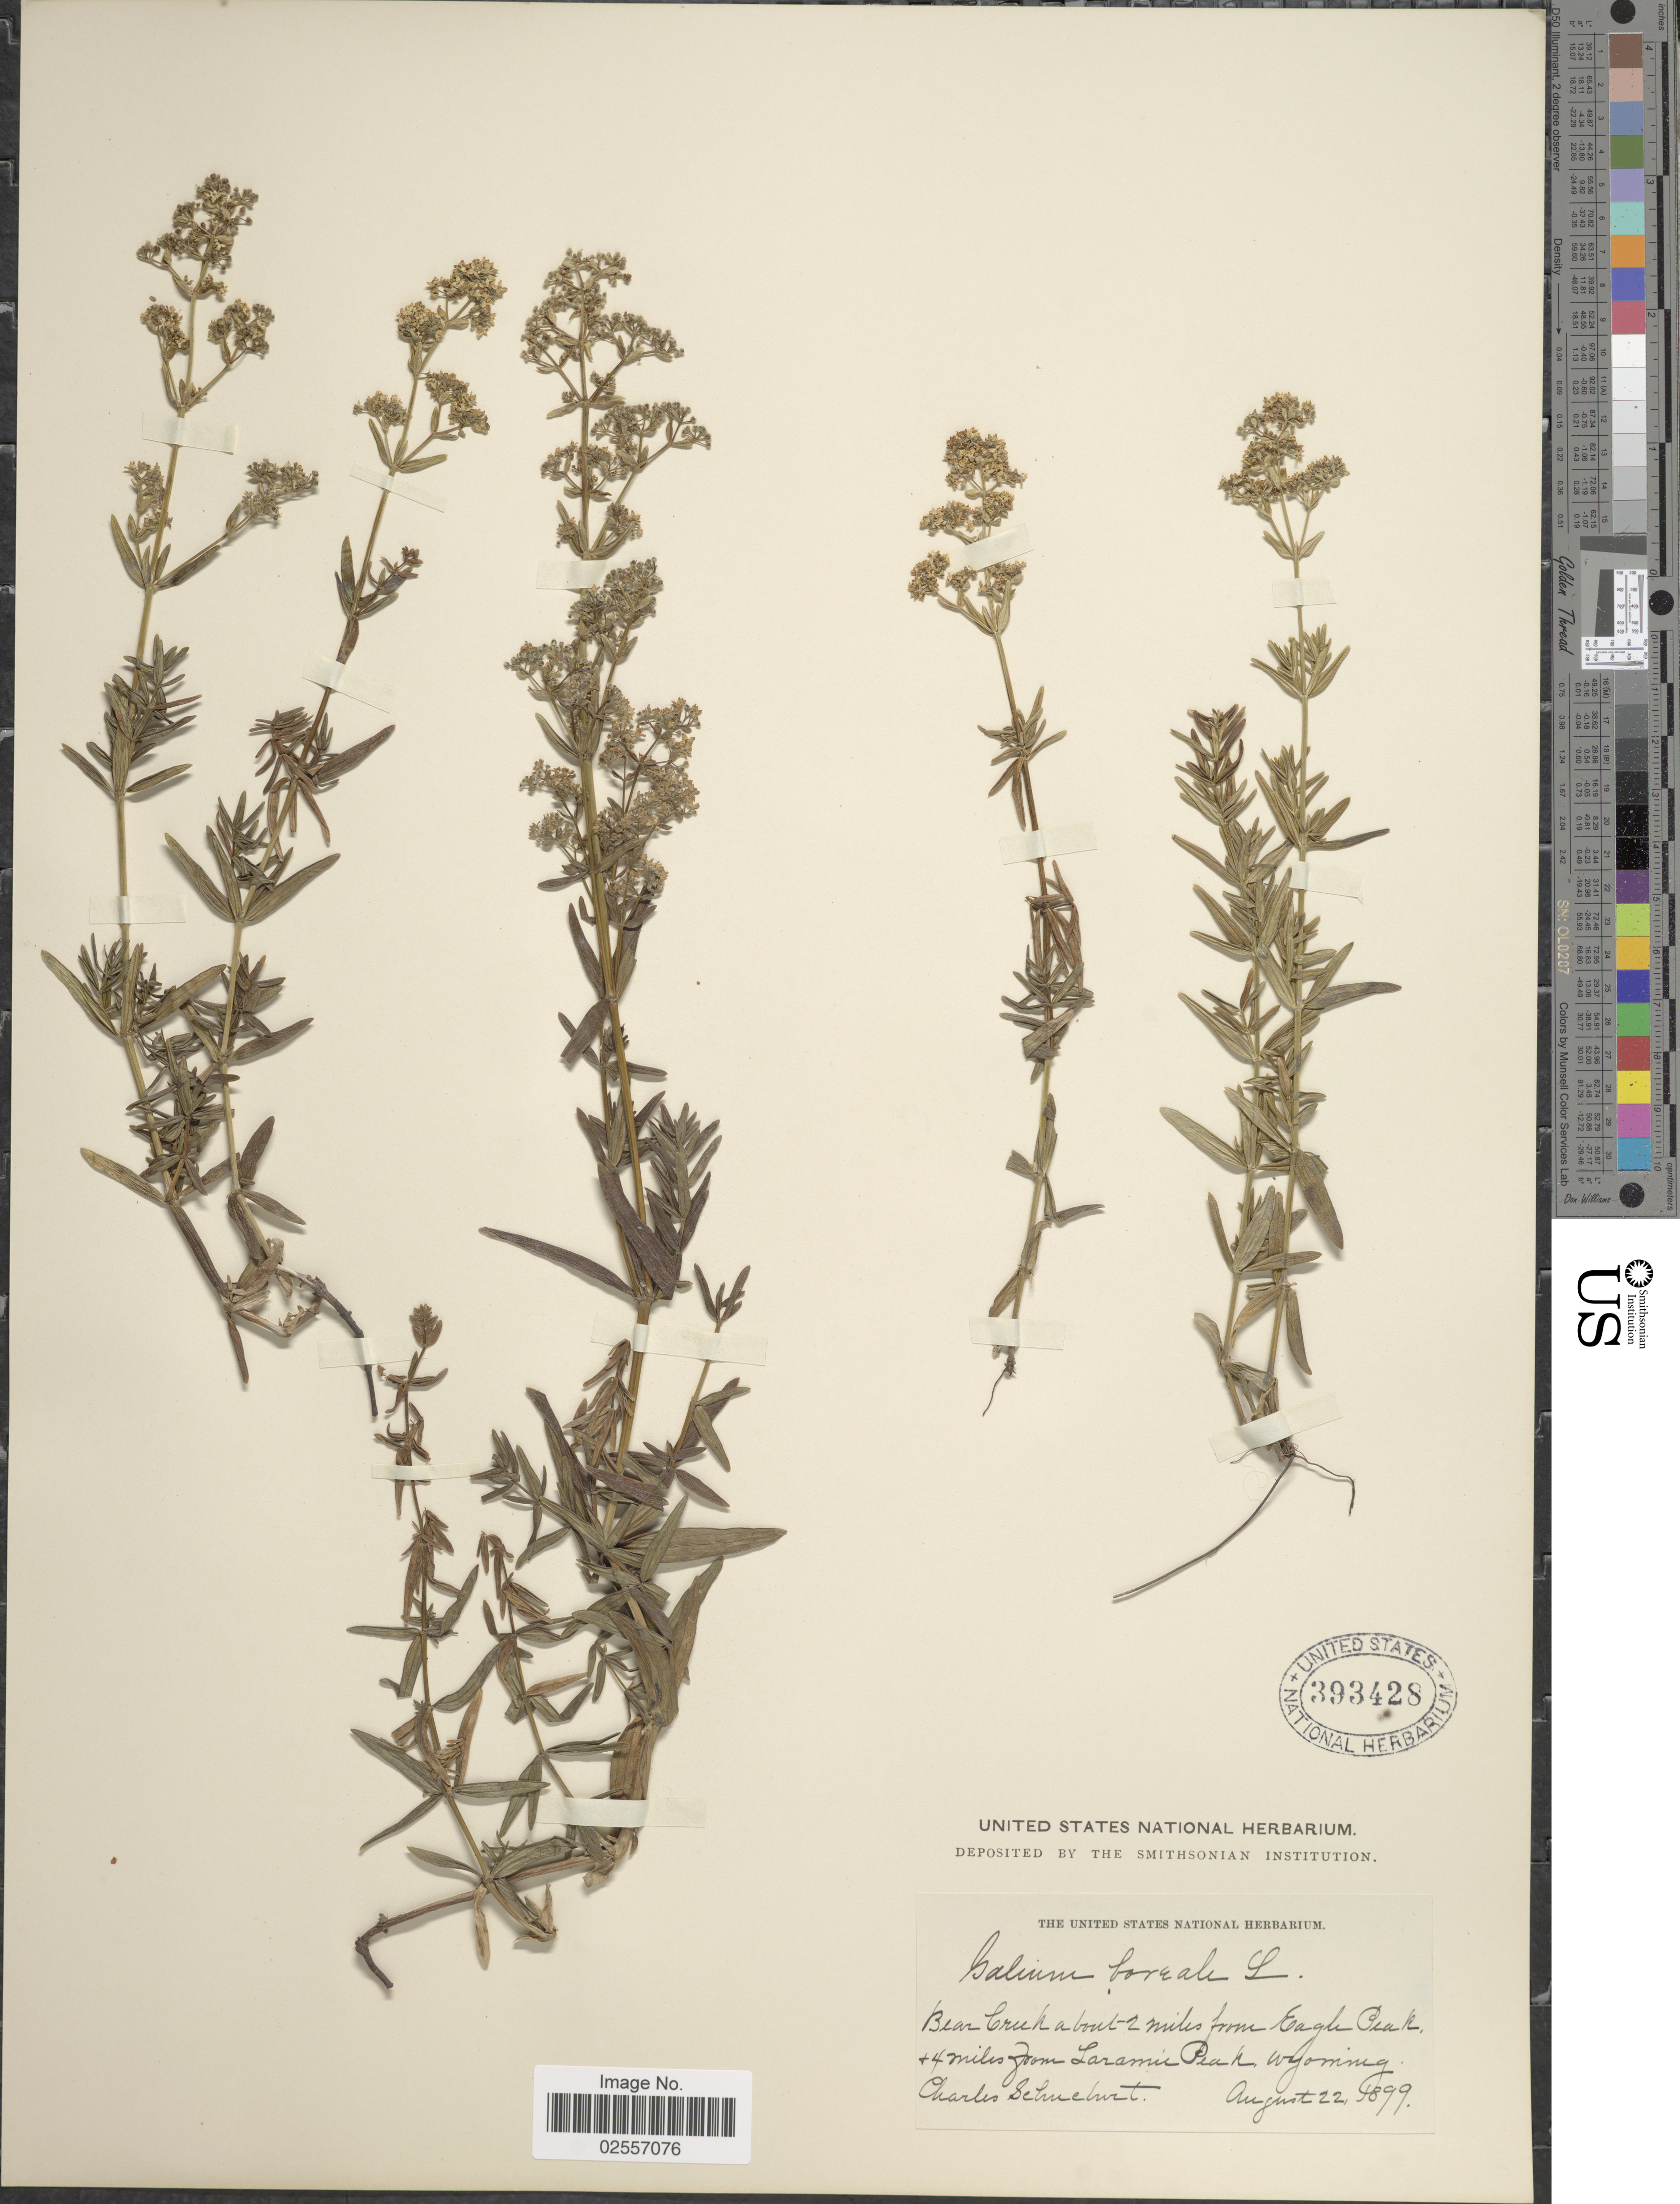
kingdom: Plantae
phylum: Tracheophyta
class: Magnoliopsida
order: Gentianales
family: Rubiaceae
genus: Galium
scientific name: Galium boreale L.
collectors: C. Schuchert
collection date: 1899-08-22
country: United States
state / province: Wyoming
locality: Bear Creek about 2 miles from Eagle Peak, & 4 miles from Laramie Peak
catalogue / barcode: US 393428